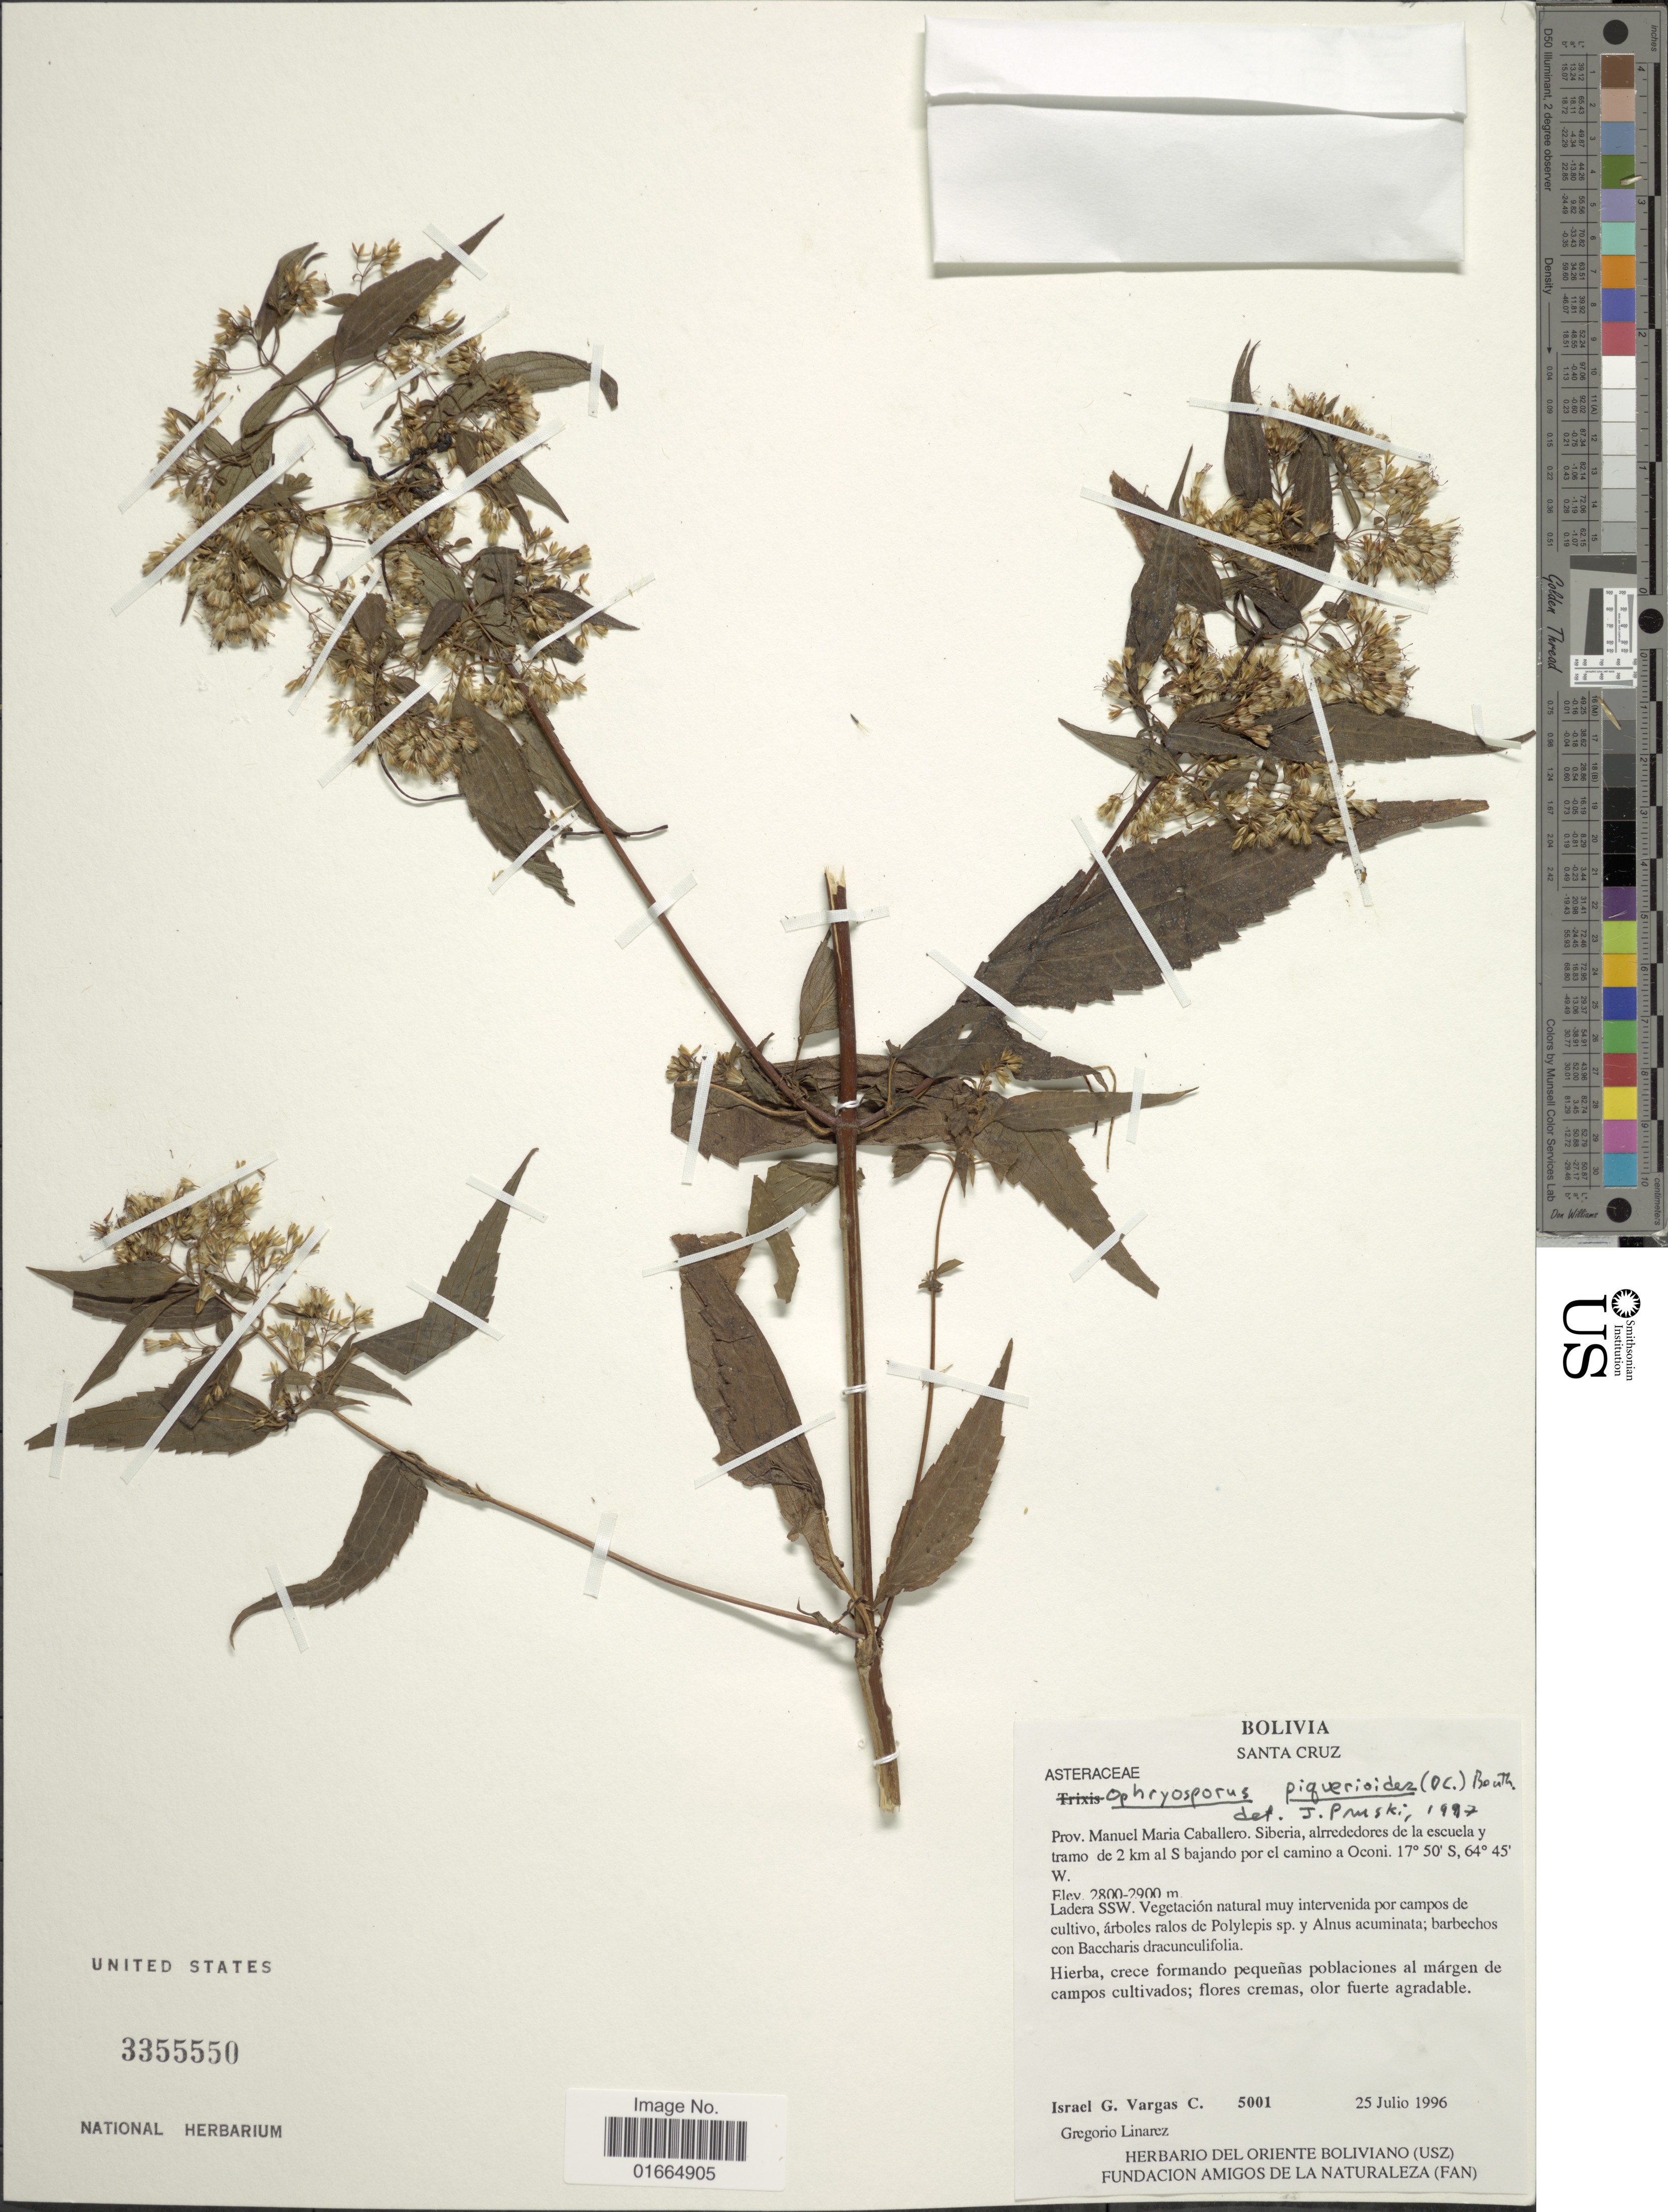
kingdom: Plantae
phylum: Tracheophyta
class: Magnoliopsida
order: Asterales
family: Asteraceae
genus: Ophryosporus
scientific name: Ophryosporus piquerioides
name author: (DC.) Benth. ex Baker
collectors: I. Vargas C. & G. Linarez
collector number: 5001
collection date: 1996-07-25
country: Bolivia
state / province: Santa Cruz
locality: Prov. Manuel Maria Caballero, Siberia, alrededores de la escuela y tramo de 2 km al S bajando por el camino a Oconi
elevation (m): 2800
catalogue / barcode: US 3355550